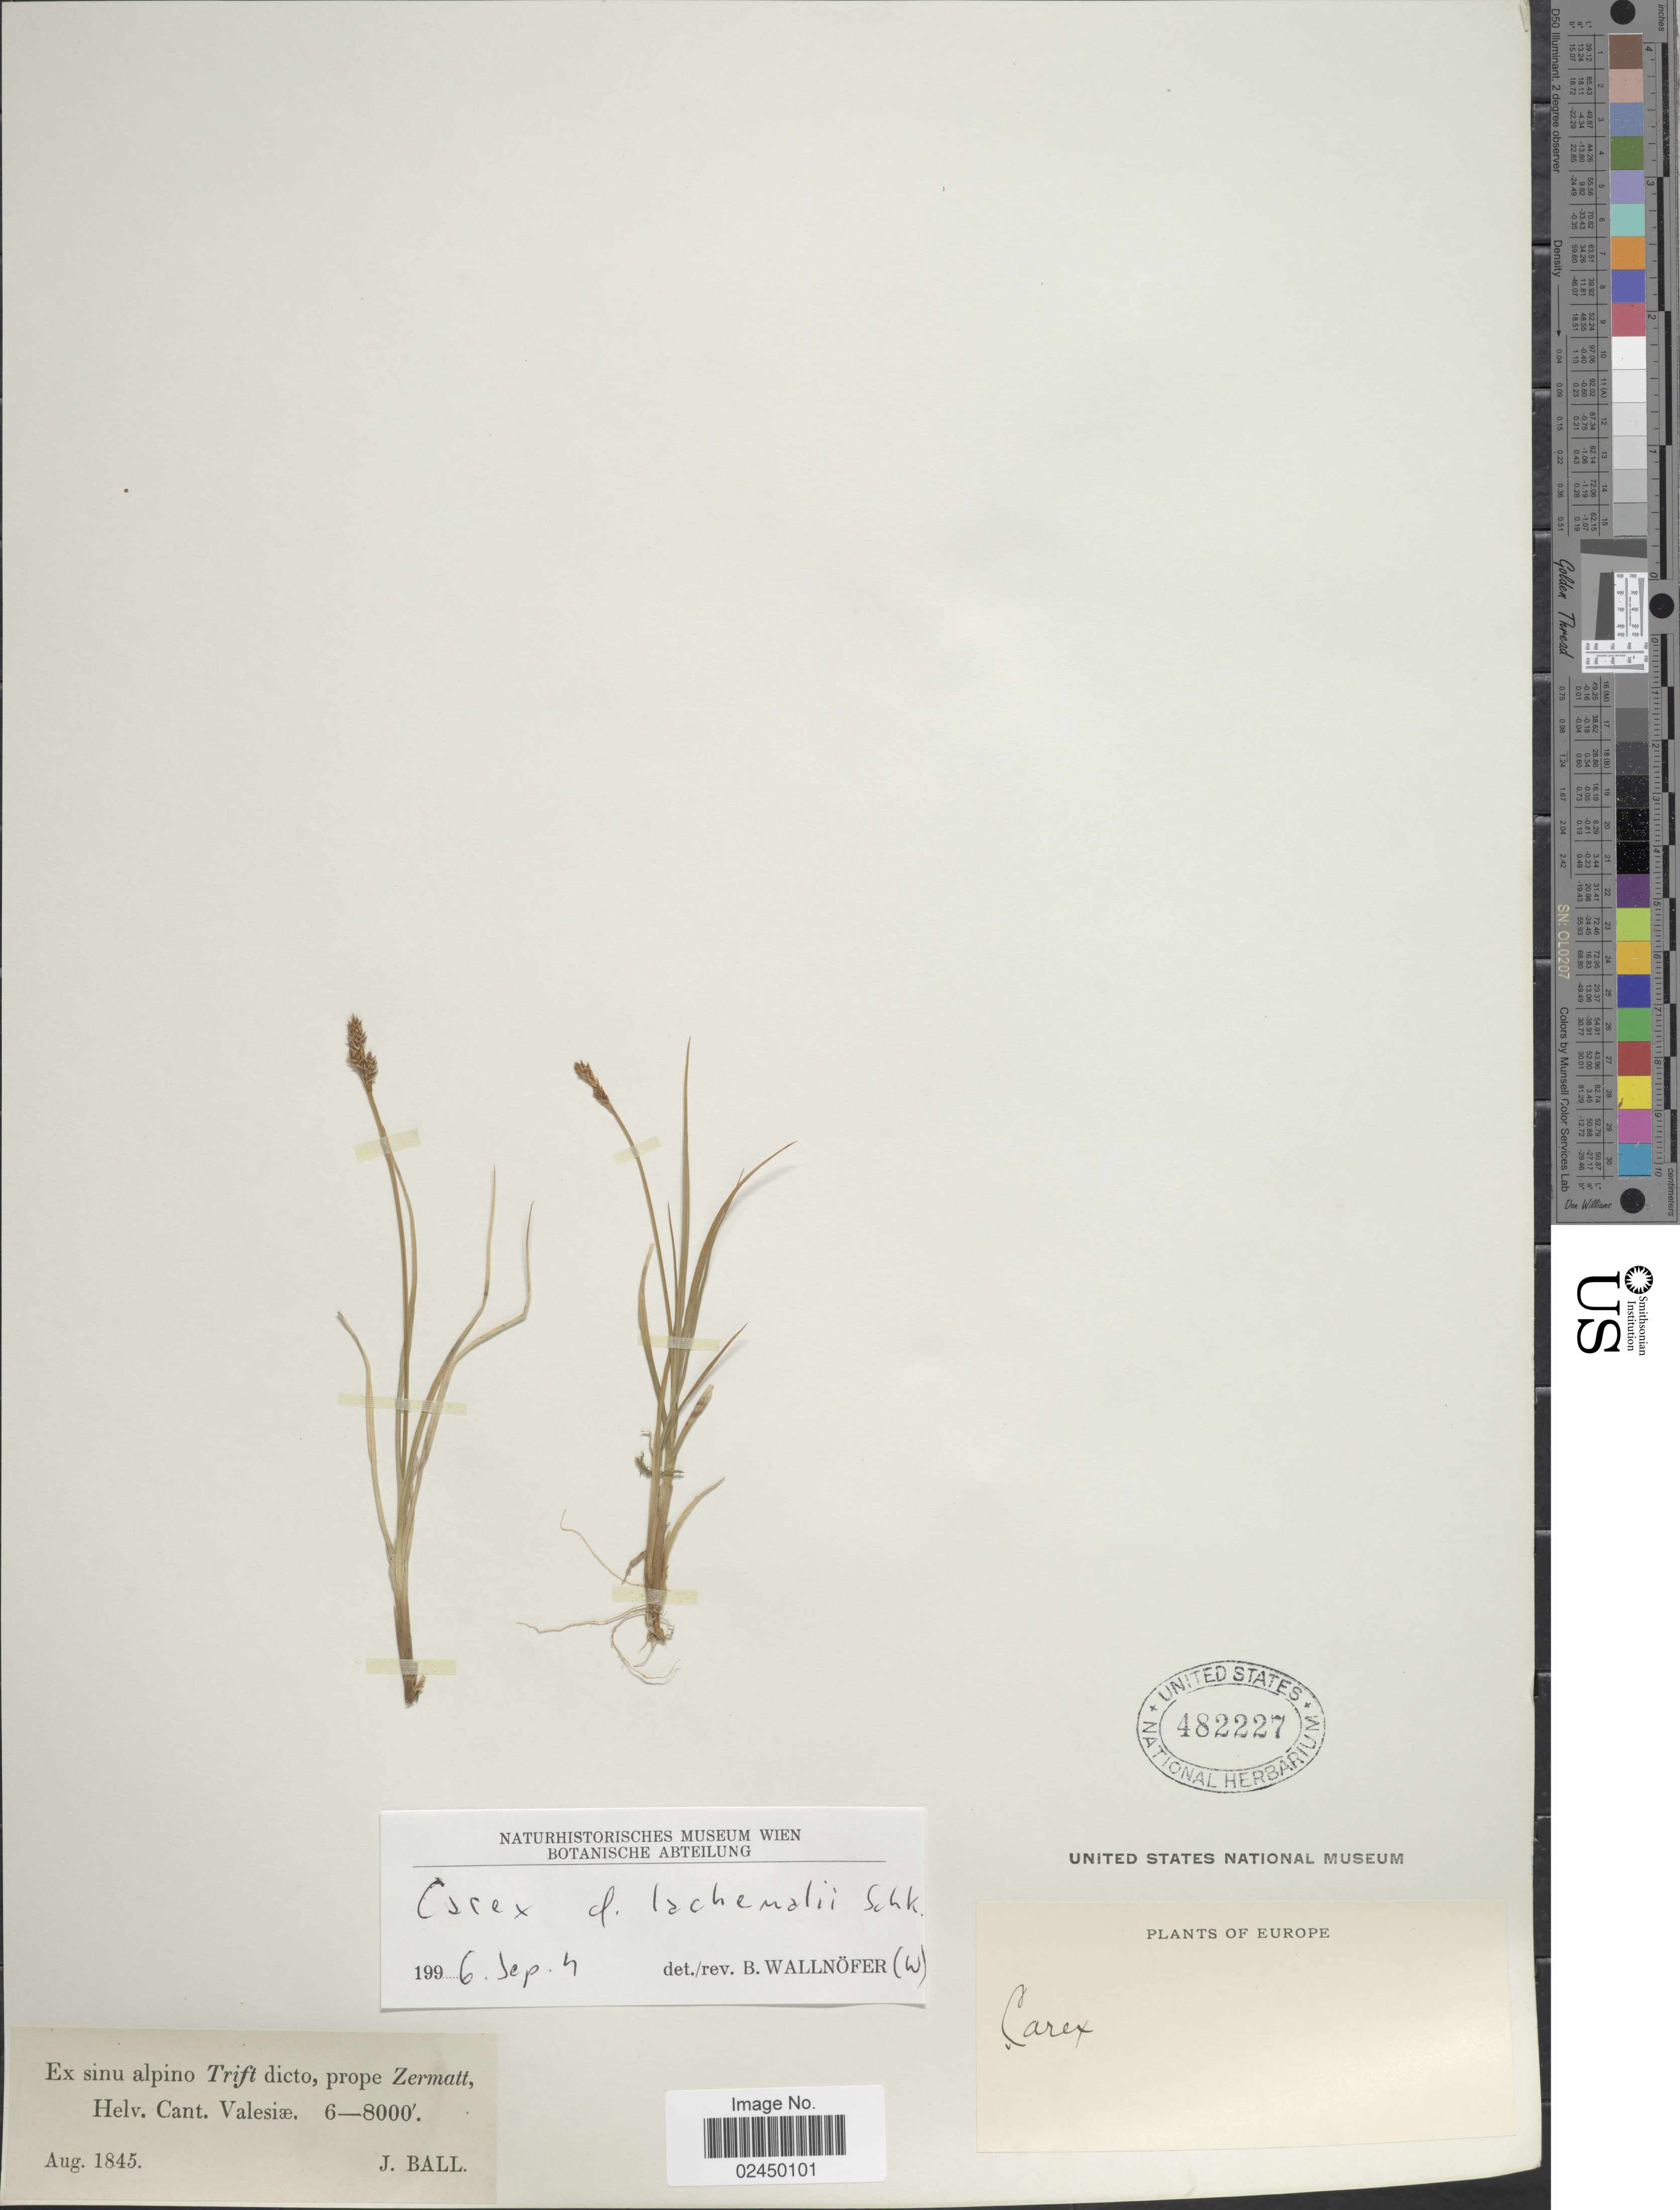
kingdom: Plantae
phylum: Tracheophyta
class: Liliopsida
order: Poales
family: Cyperaceae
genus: Carex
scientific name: Carex lachenalii subsp. lachenalii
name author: Schkuhr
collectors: J. Ball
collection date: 1845-08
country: Switzerland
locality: Sinu alpino Trift dicto, prope Zermatt, Helv. Cant. Valesiæ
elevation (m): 1829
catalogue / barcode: US 482227